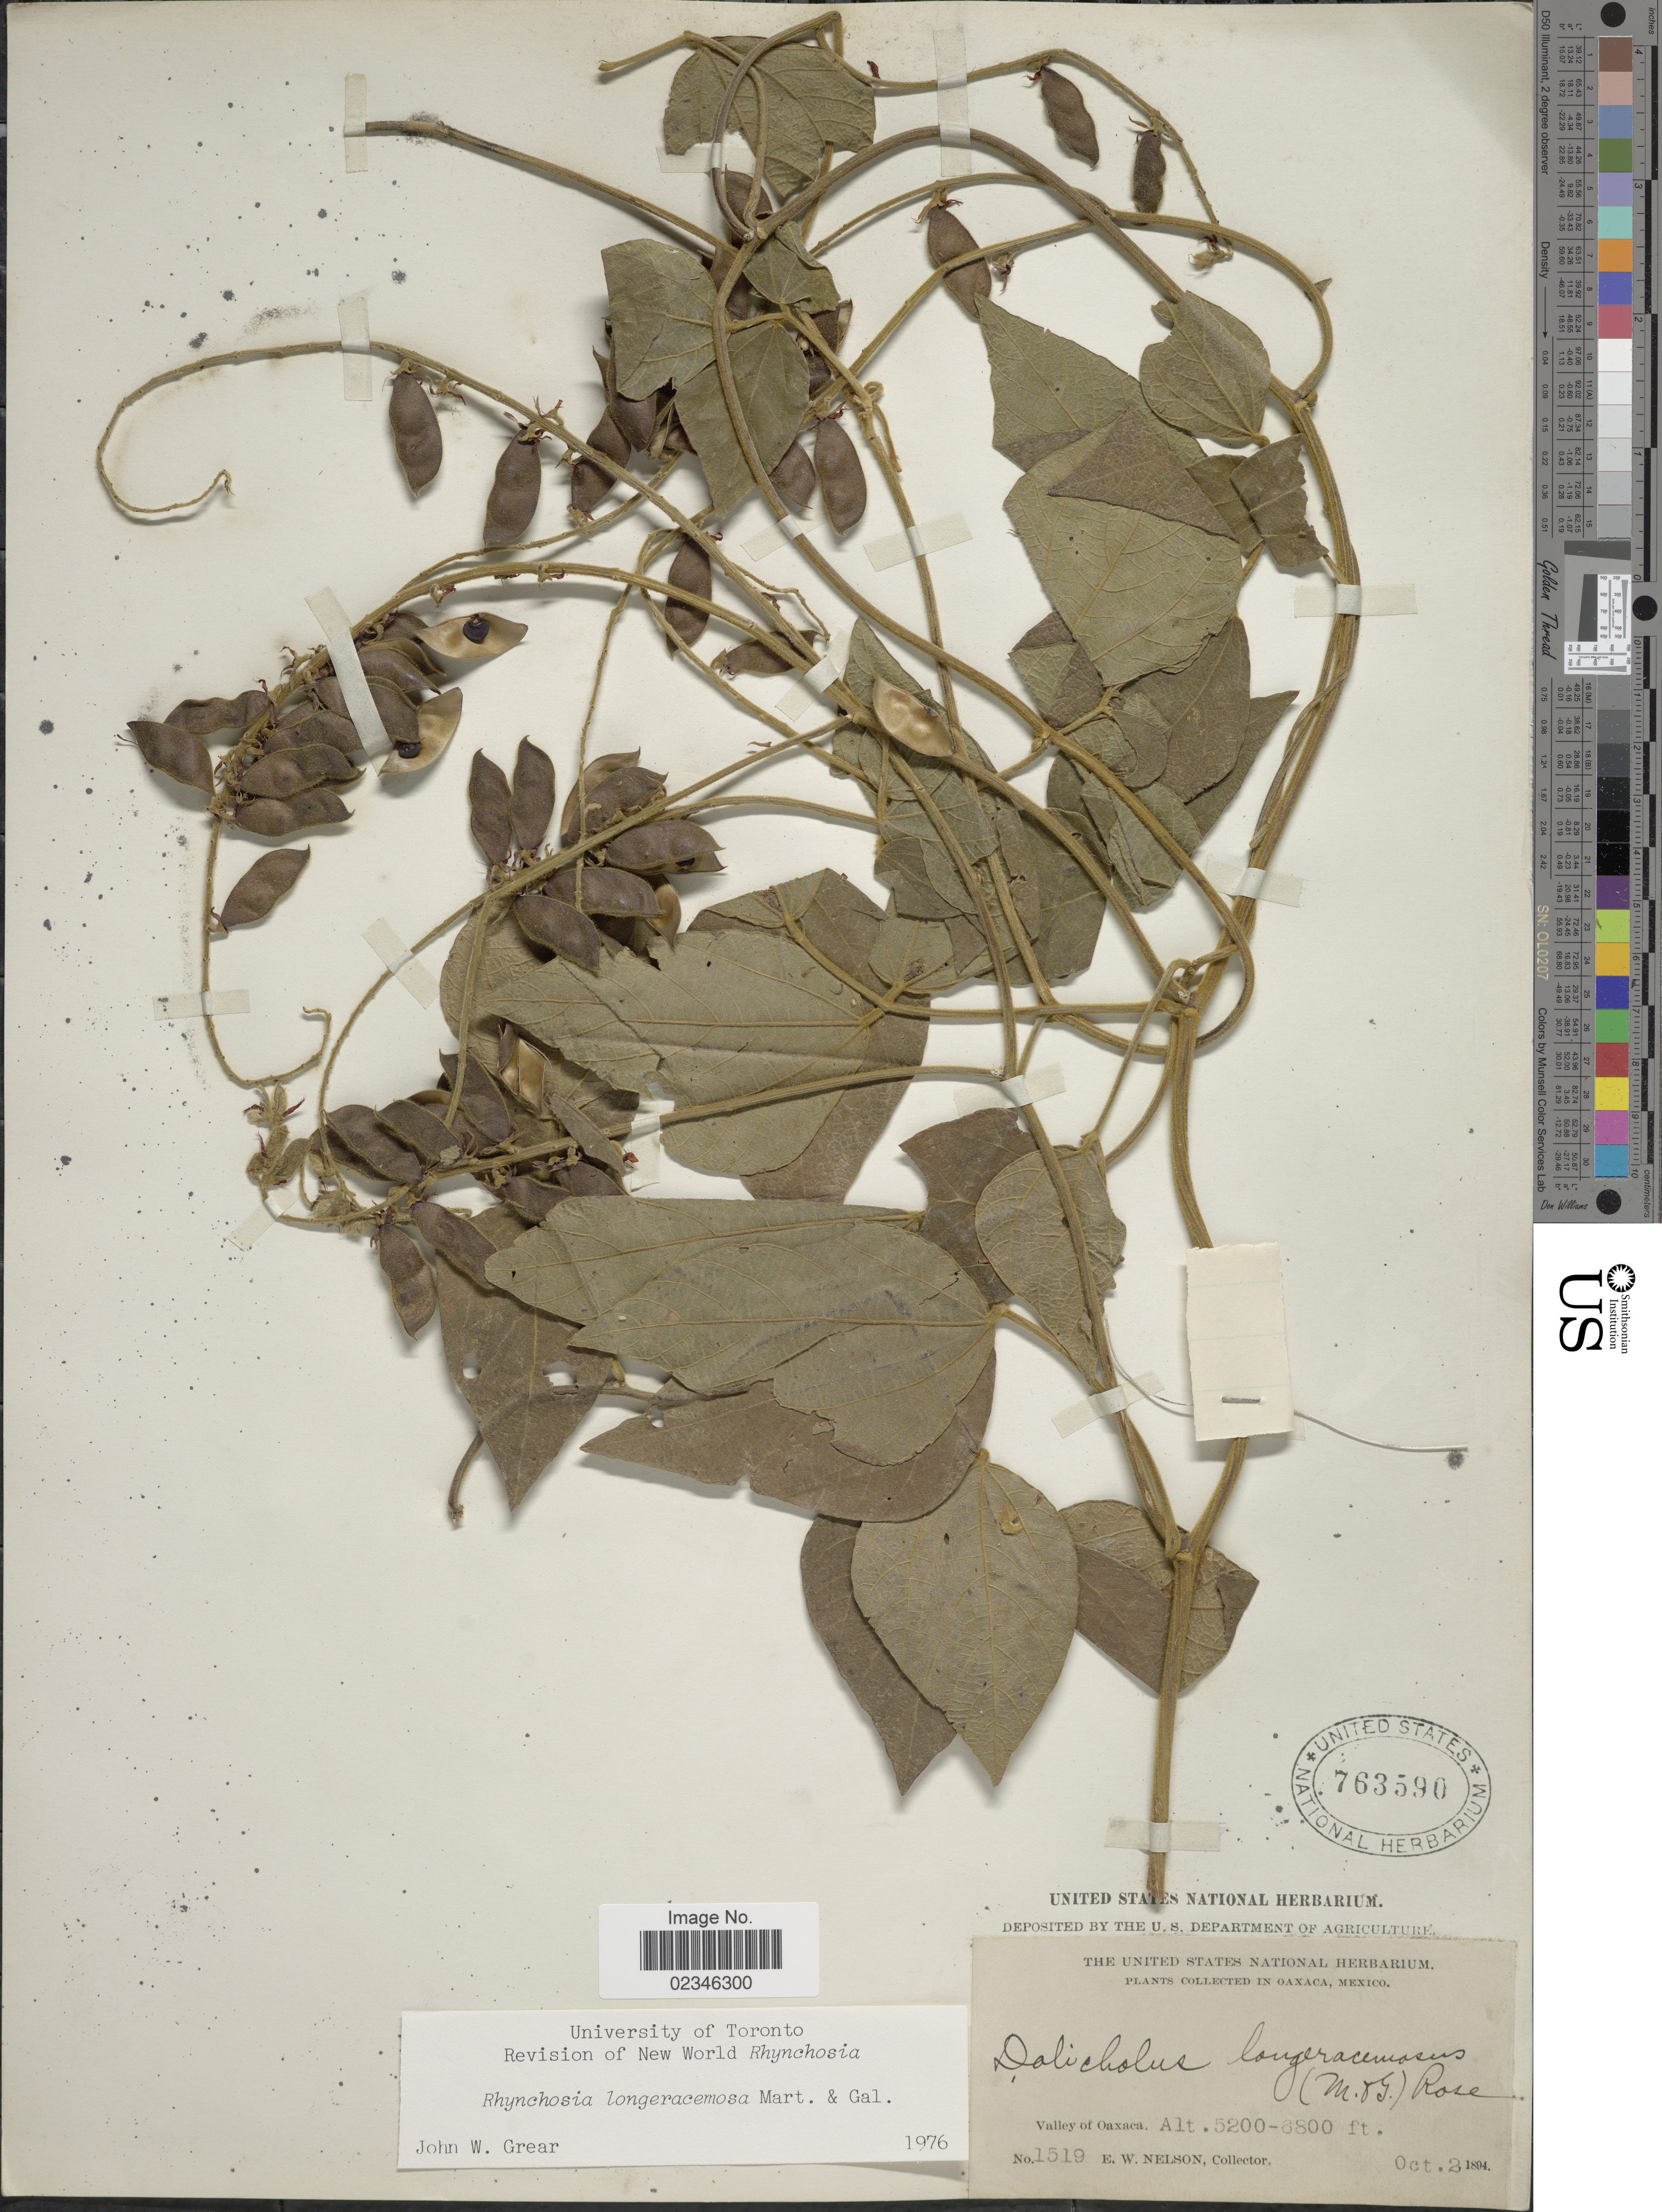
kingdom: Plantae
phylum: Tracheophyta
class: Magnoliopsida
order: Fabales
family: Fabaceae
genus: Rhynchosia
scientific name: Rhynchosia longeracemosa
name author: M. Martens & Galeotti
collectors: E. W. Nelson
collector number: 1519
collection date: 1894-10-02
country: Mexico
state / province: Oaxaca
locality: Valley of Oaxaca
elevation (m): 1585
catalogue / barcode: US 763590